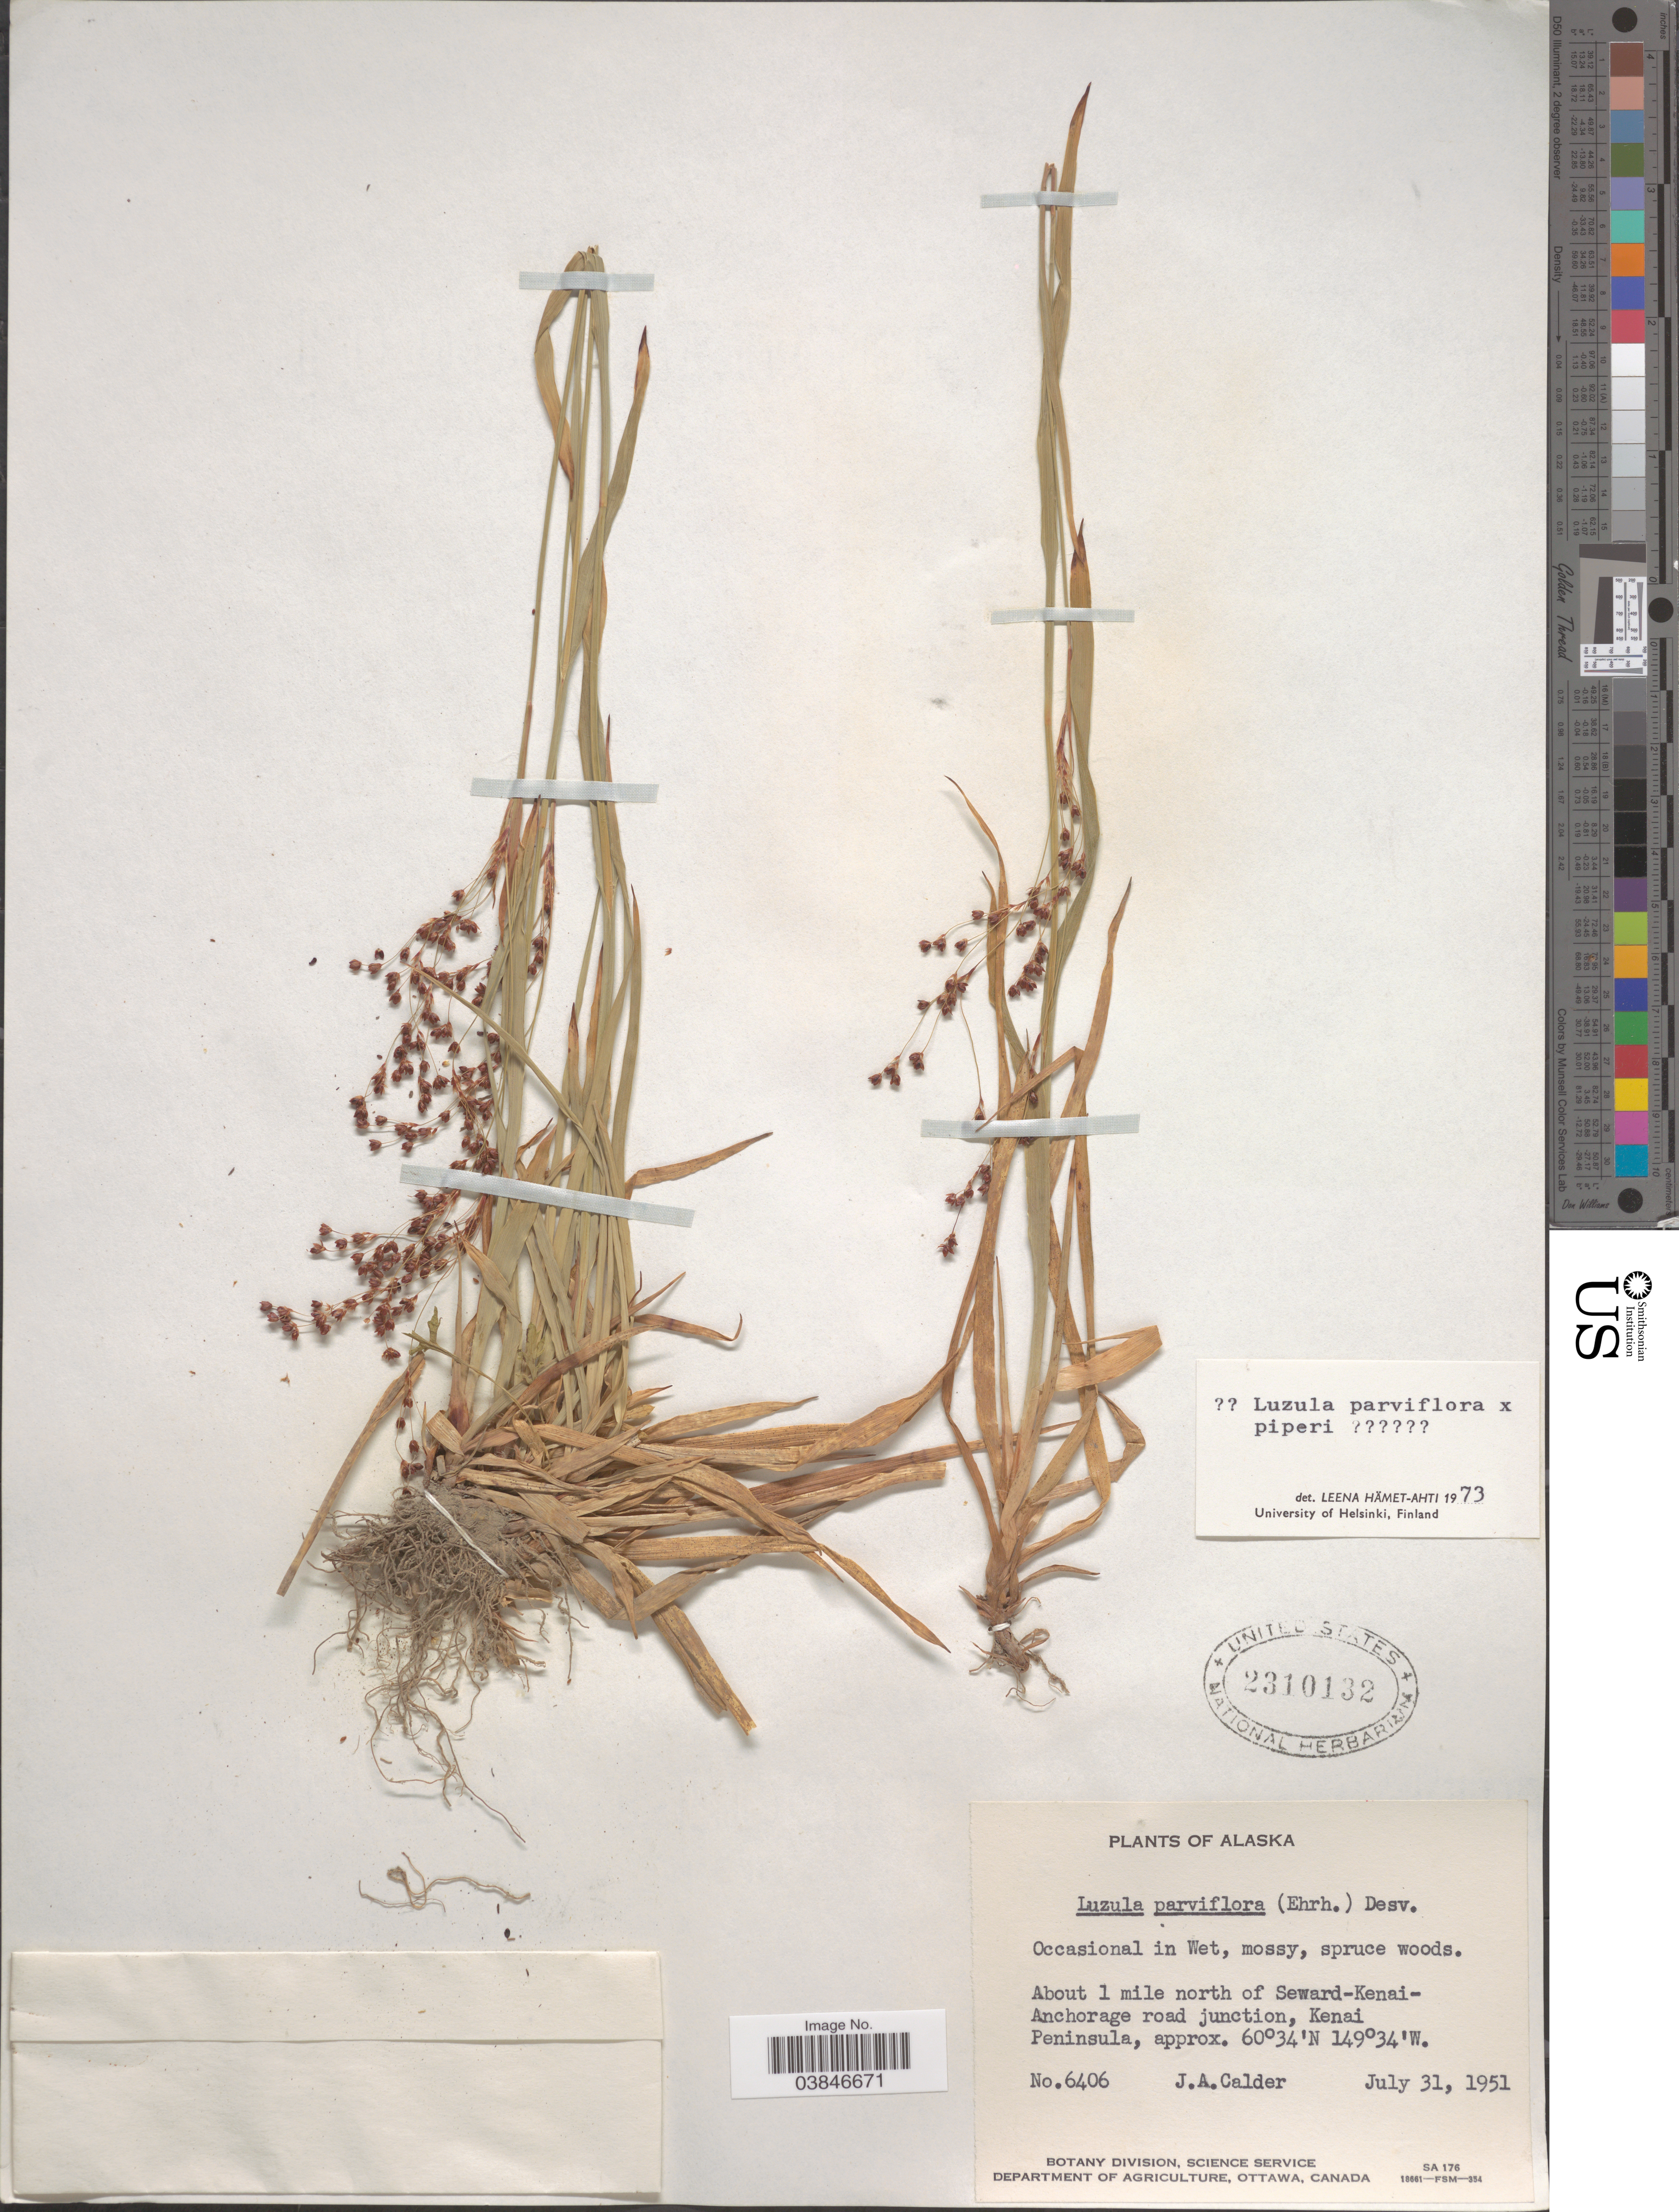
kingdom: Plantae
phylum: Tracheophyta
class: Liliopsida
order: Poales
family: Juncaceae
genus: Luzula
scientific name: Luzula parviflora subsp. parviflora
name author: (Ehrh.) Desv.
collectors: J. A. Calder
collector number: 6406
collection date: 1951-07-31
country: United States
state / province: Alaska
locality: About 1 mile north of Seward-Kenai-Anchorage road junction, Kenai Peninsula.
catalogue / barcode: US 2310132